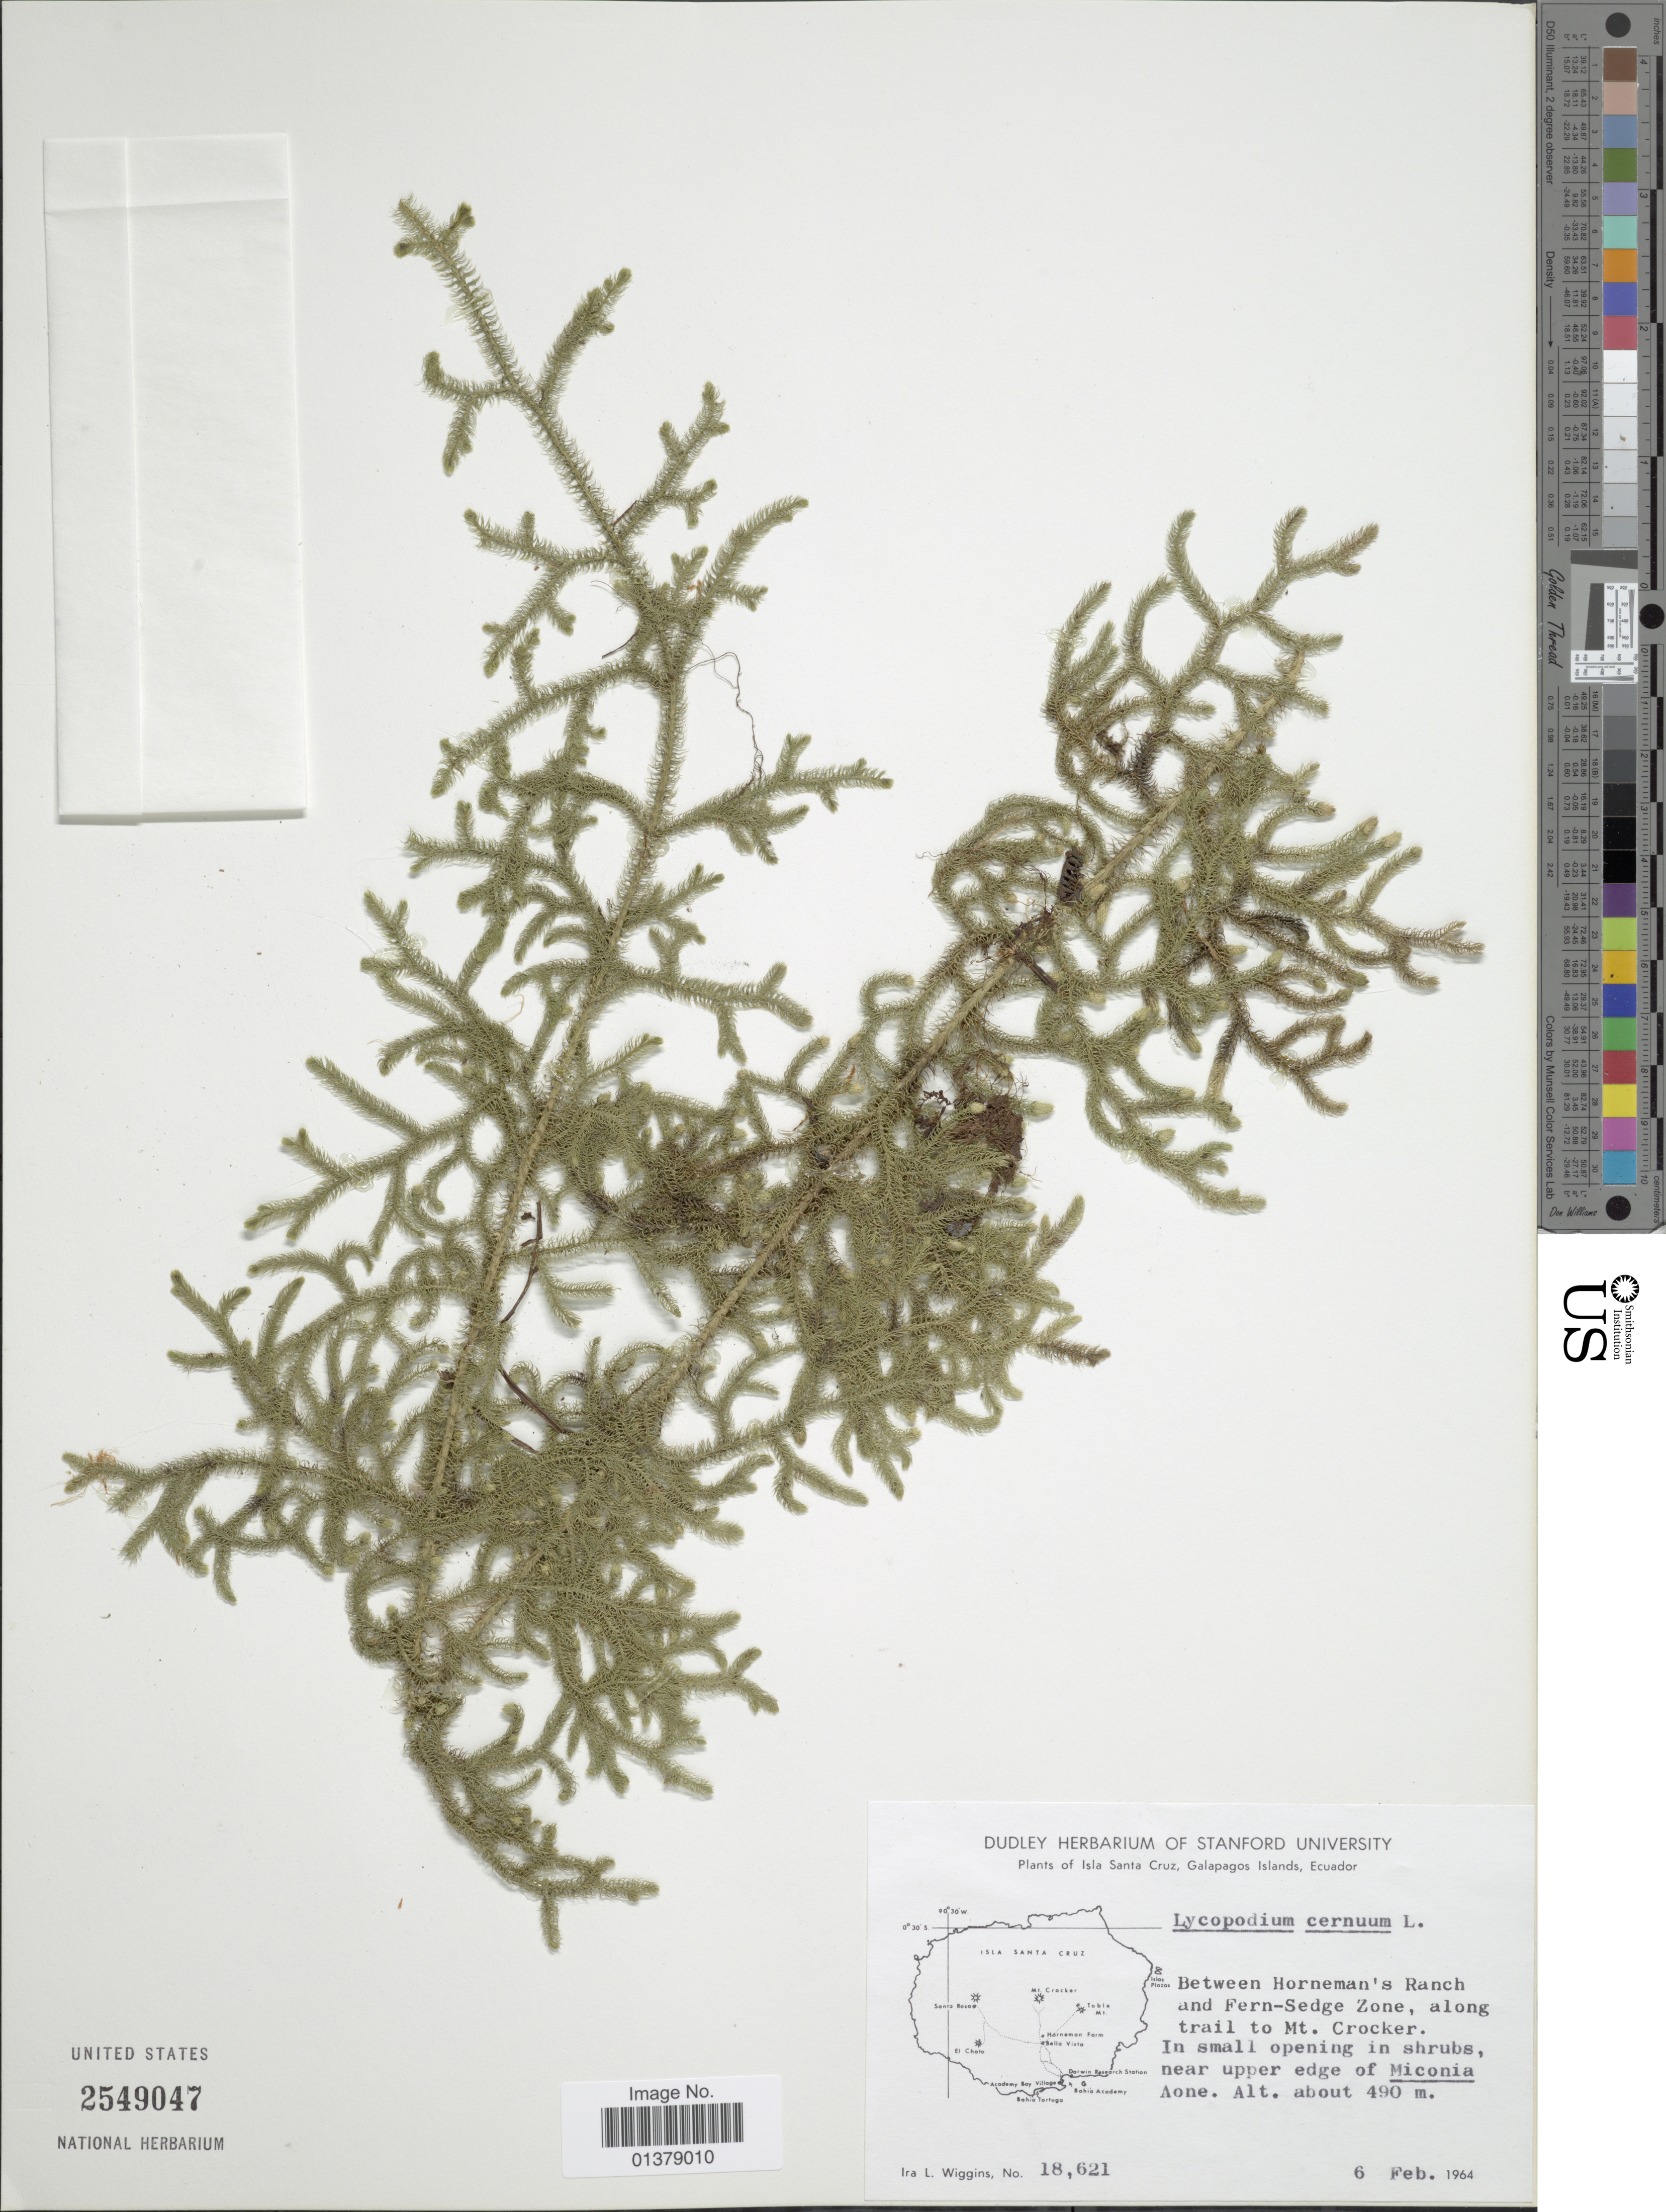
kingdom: Plantae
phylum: Tracheophyta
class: Lycopodiopsida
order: Lycopodiales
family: Lycopodiaceae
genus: Palhinhaea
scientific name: Palhinhaea cernua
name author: (L.) Vasc. & Franco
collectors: I. L. Wiggins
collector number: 18621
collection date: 1964-02-06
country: Ecuador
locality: Between Horneman's Rance and Fern-Sedge Zone, along trail to Mt. Crocker.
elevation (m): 490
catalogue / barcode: US 2549047